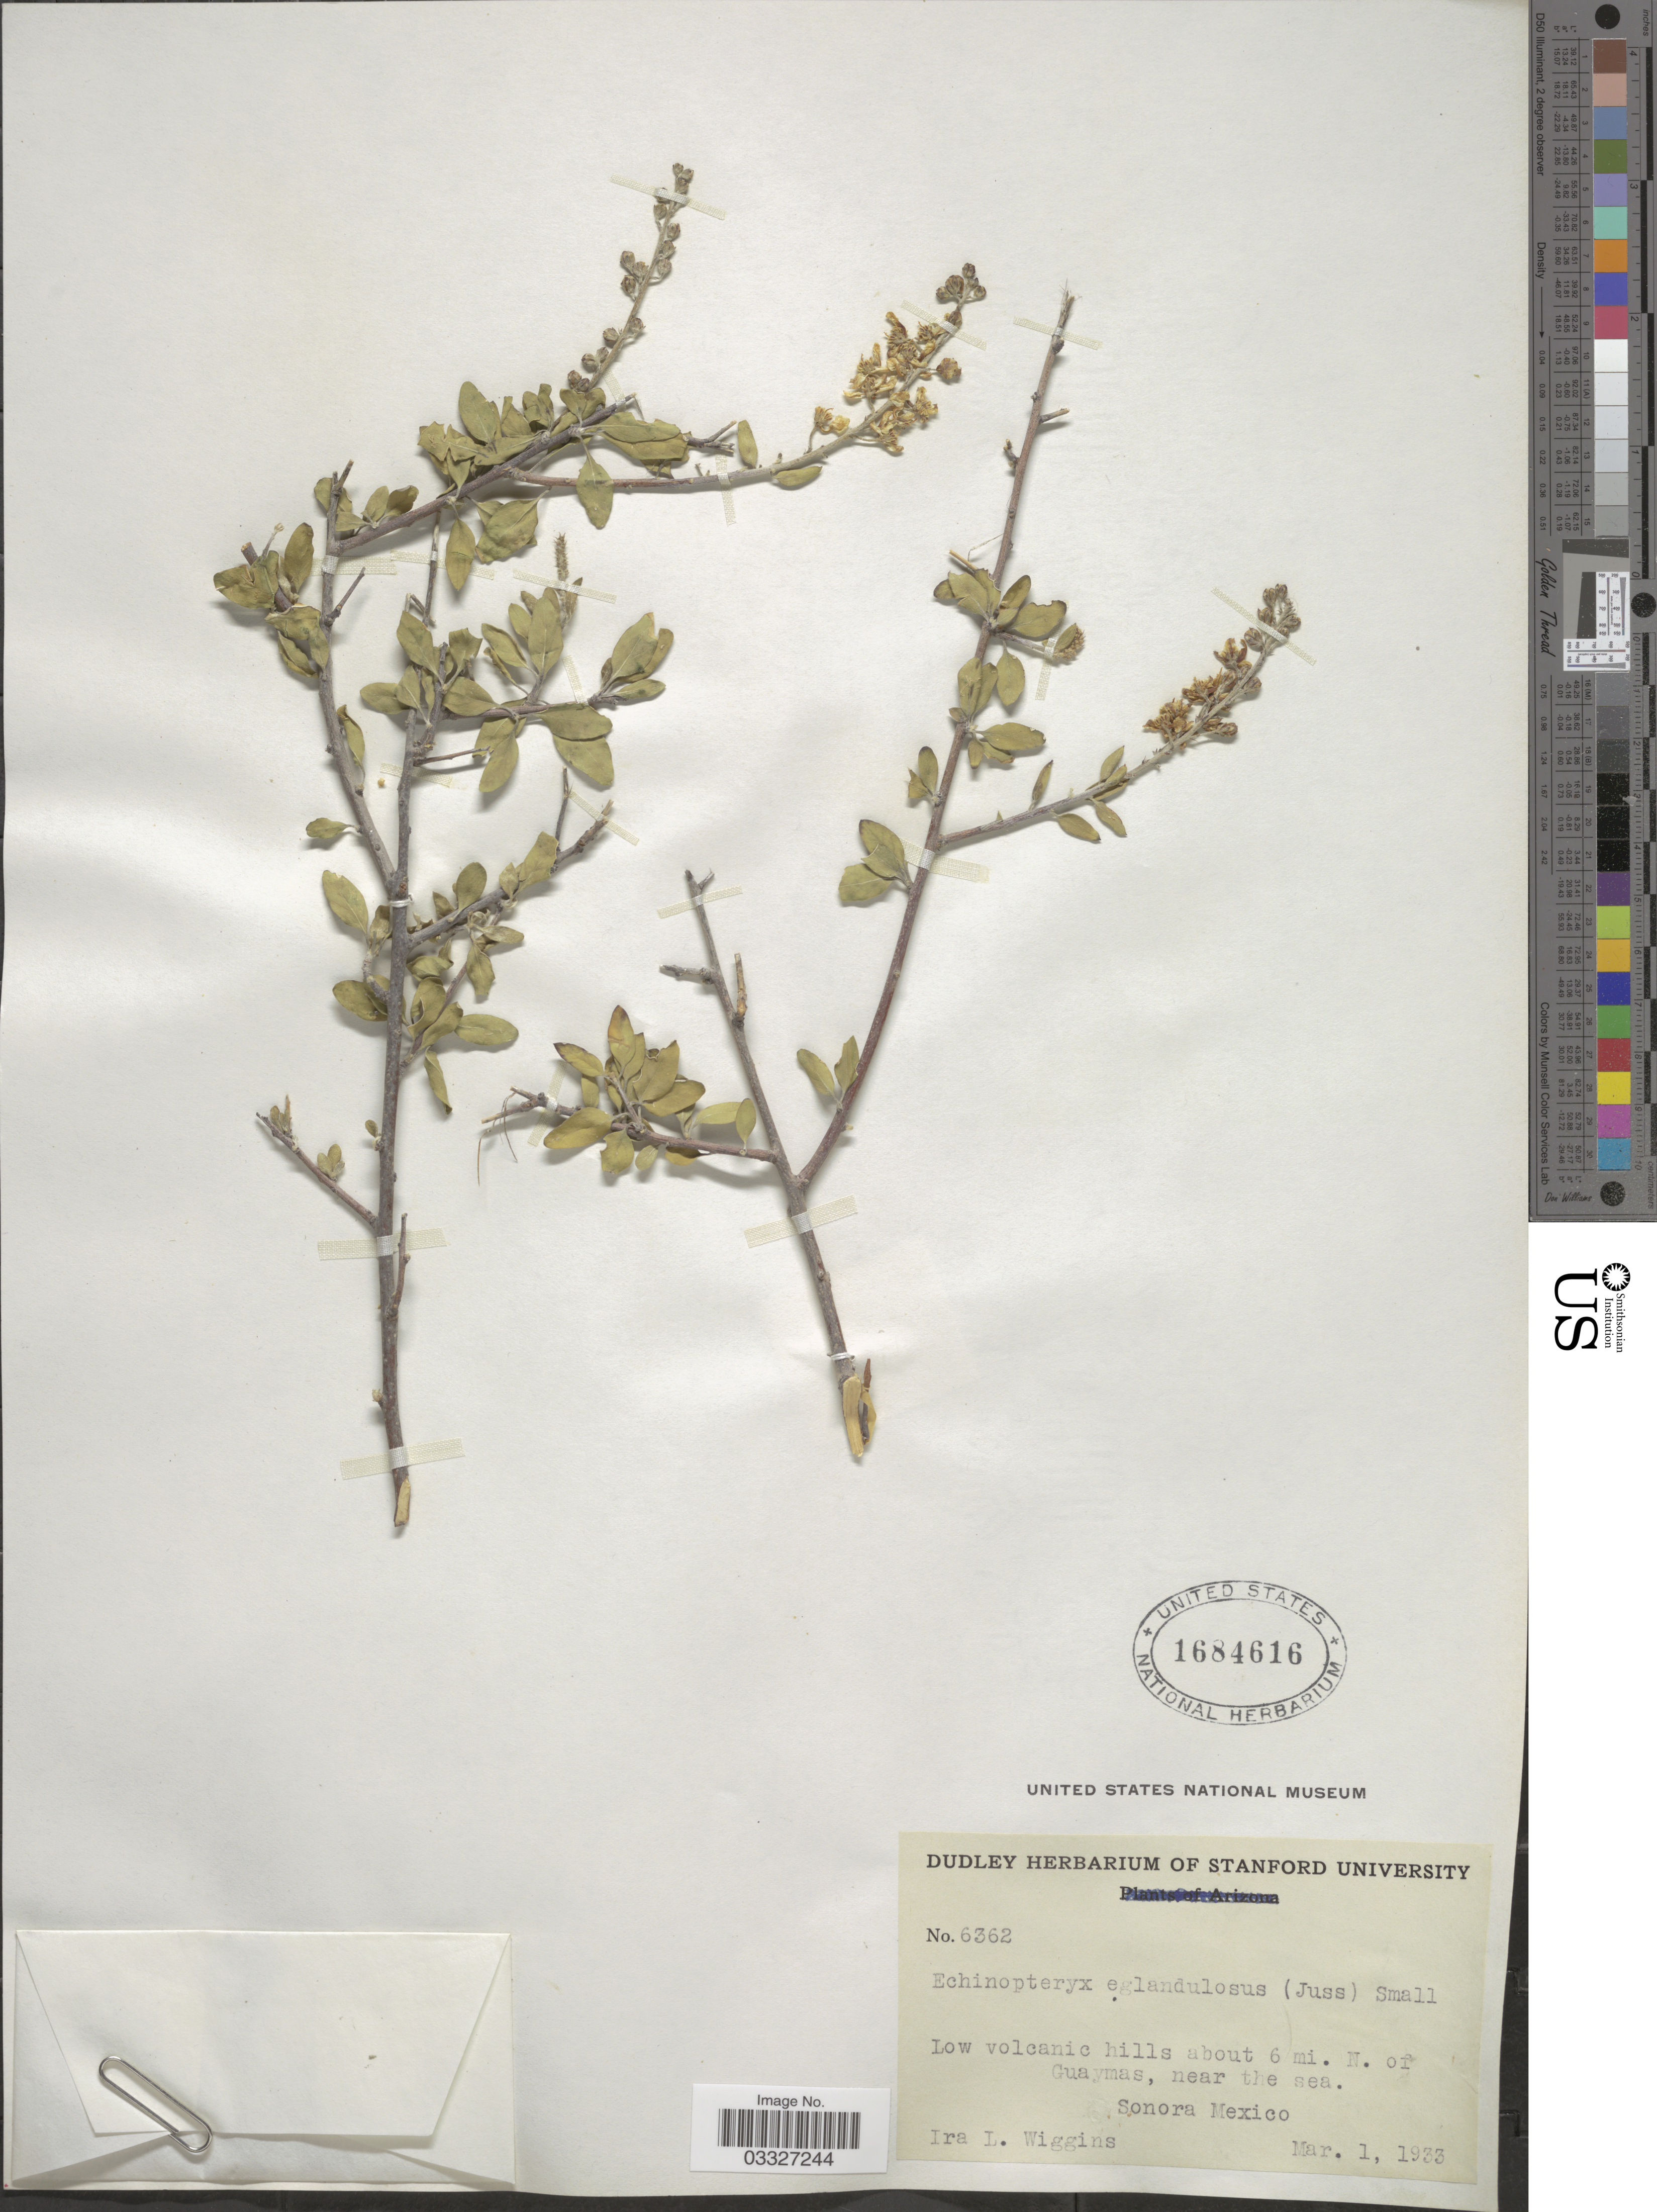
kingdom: Plantae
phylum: Tracheophyta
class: Magnoliopsida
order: Malpighiales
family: Malpighiaceae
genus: Echinopterys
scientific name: Echinopterys eglandulosa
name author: (A. Juss.) Small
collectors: I. L. Wiggins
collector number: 6362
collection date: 1933-03-01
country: Mexico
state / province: Sonora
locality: Low volcanic hills about 6 mi. N. of Guaymas, near the sea.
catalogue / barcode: US 1684616